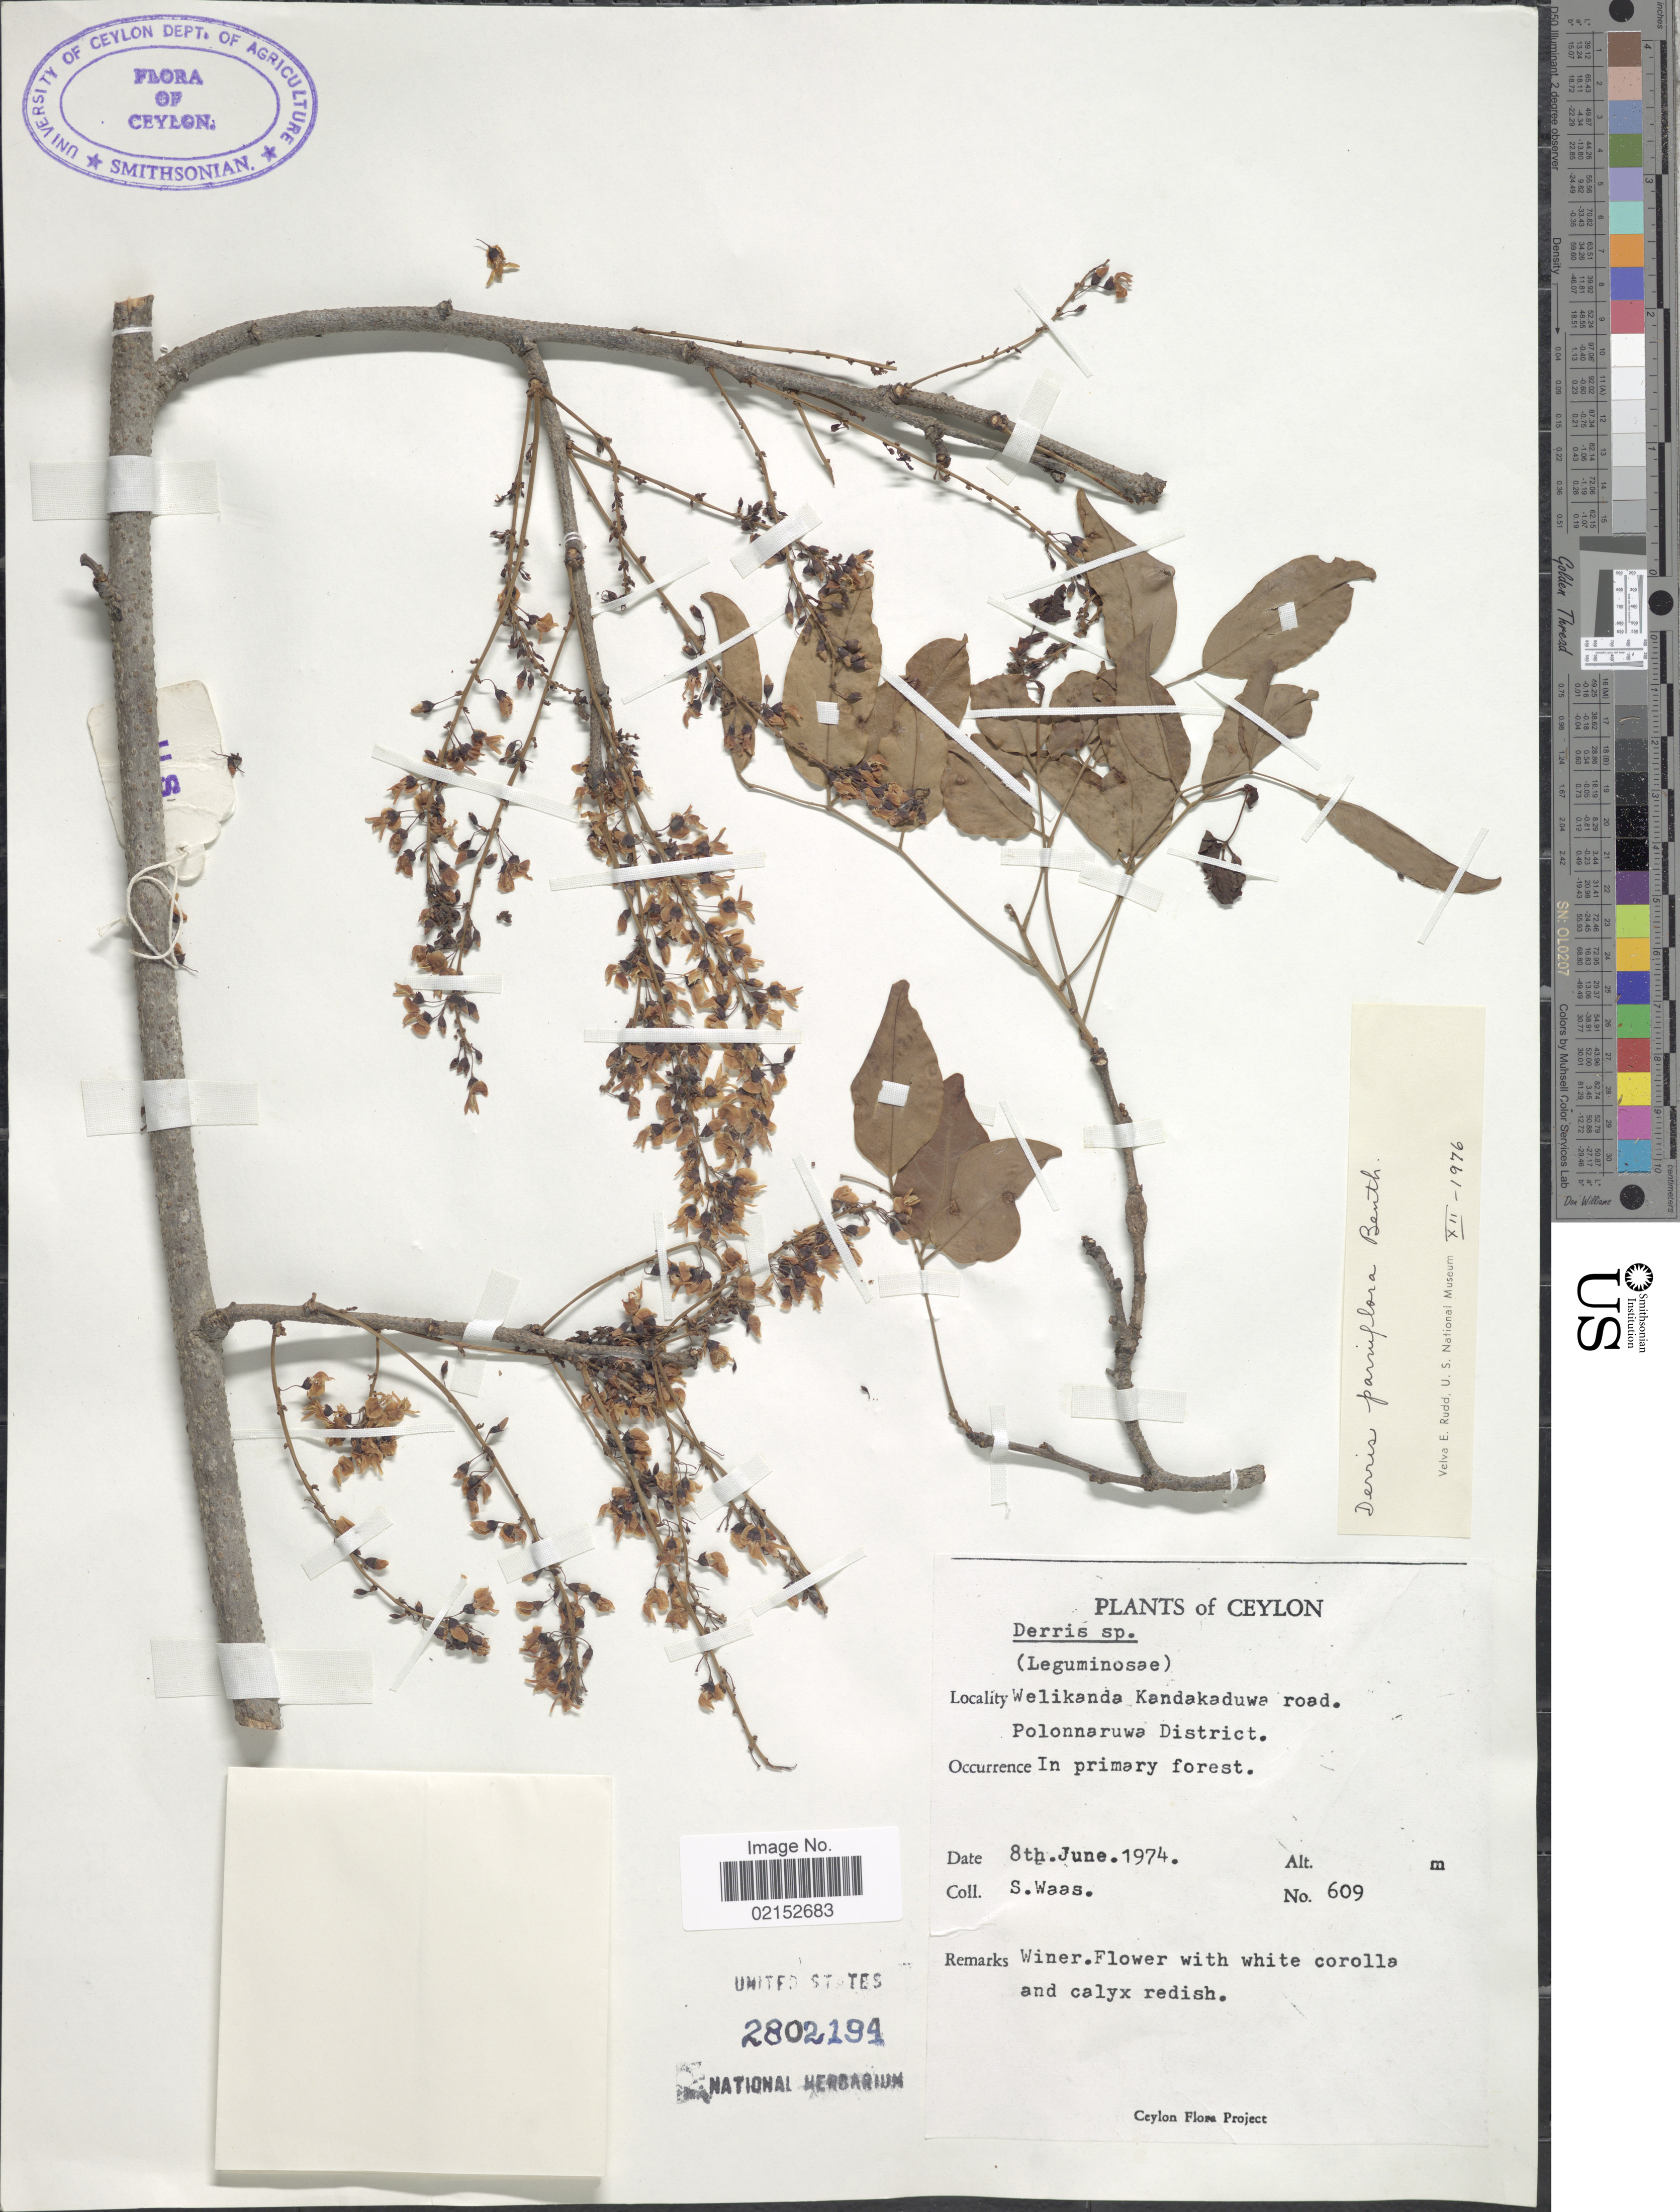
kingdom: Plantae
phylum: Tracheophyta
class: Magnoliopsida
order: Fabales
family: Fabaceae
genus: Derris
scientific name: Derris parviflora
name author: Benth.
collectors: S. Waas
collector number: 609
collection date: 1974-06-08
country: Sri Lanka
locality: Ceylon, Welikanda Kandakaduwa Road, Polonnaruwa District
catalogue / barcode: US 2802194